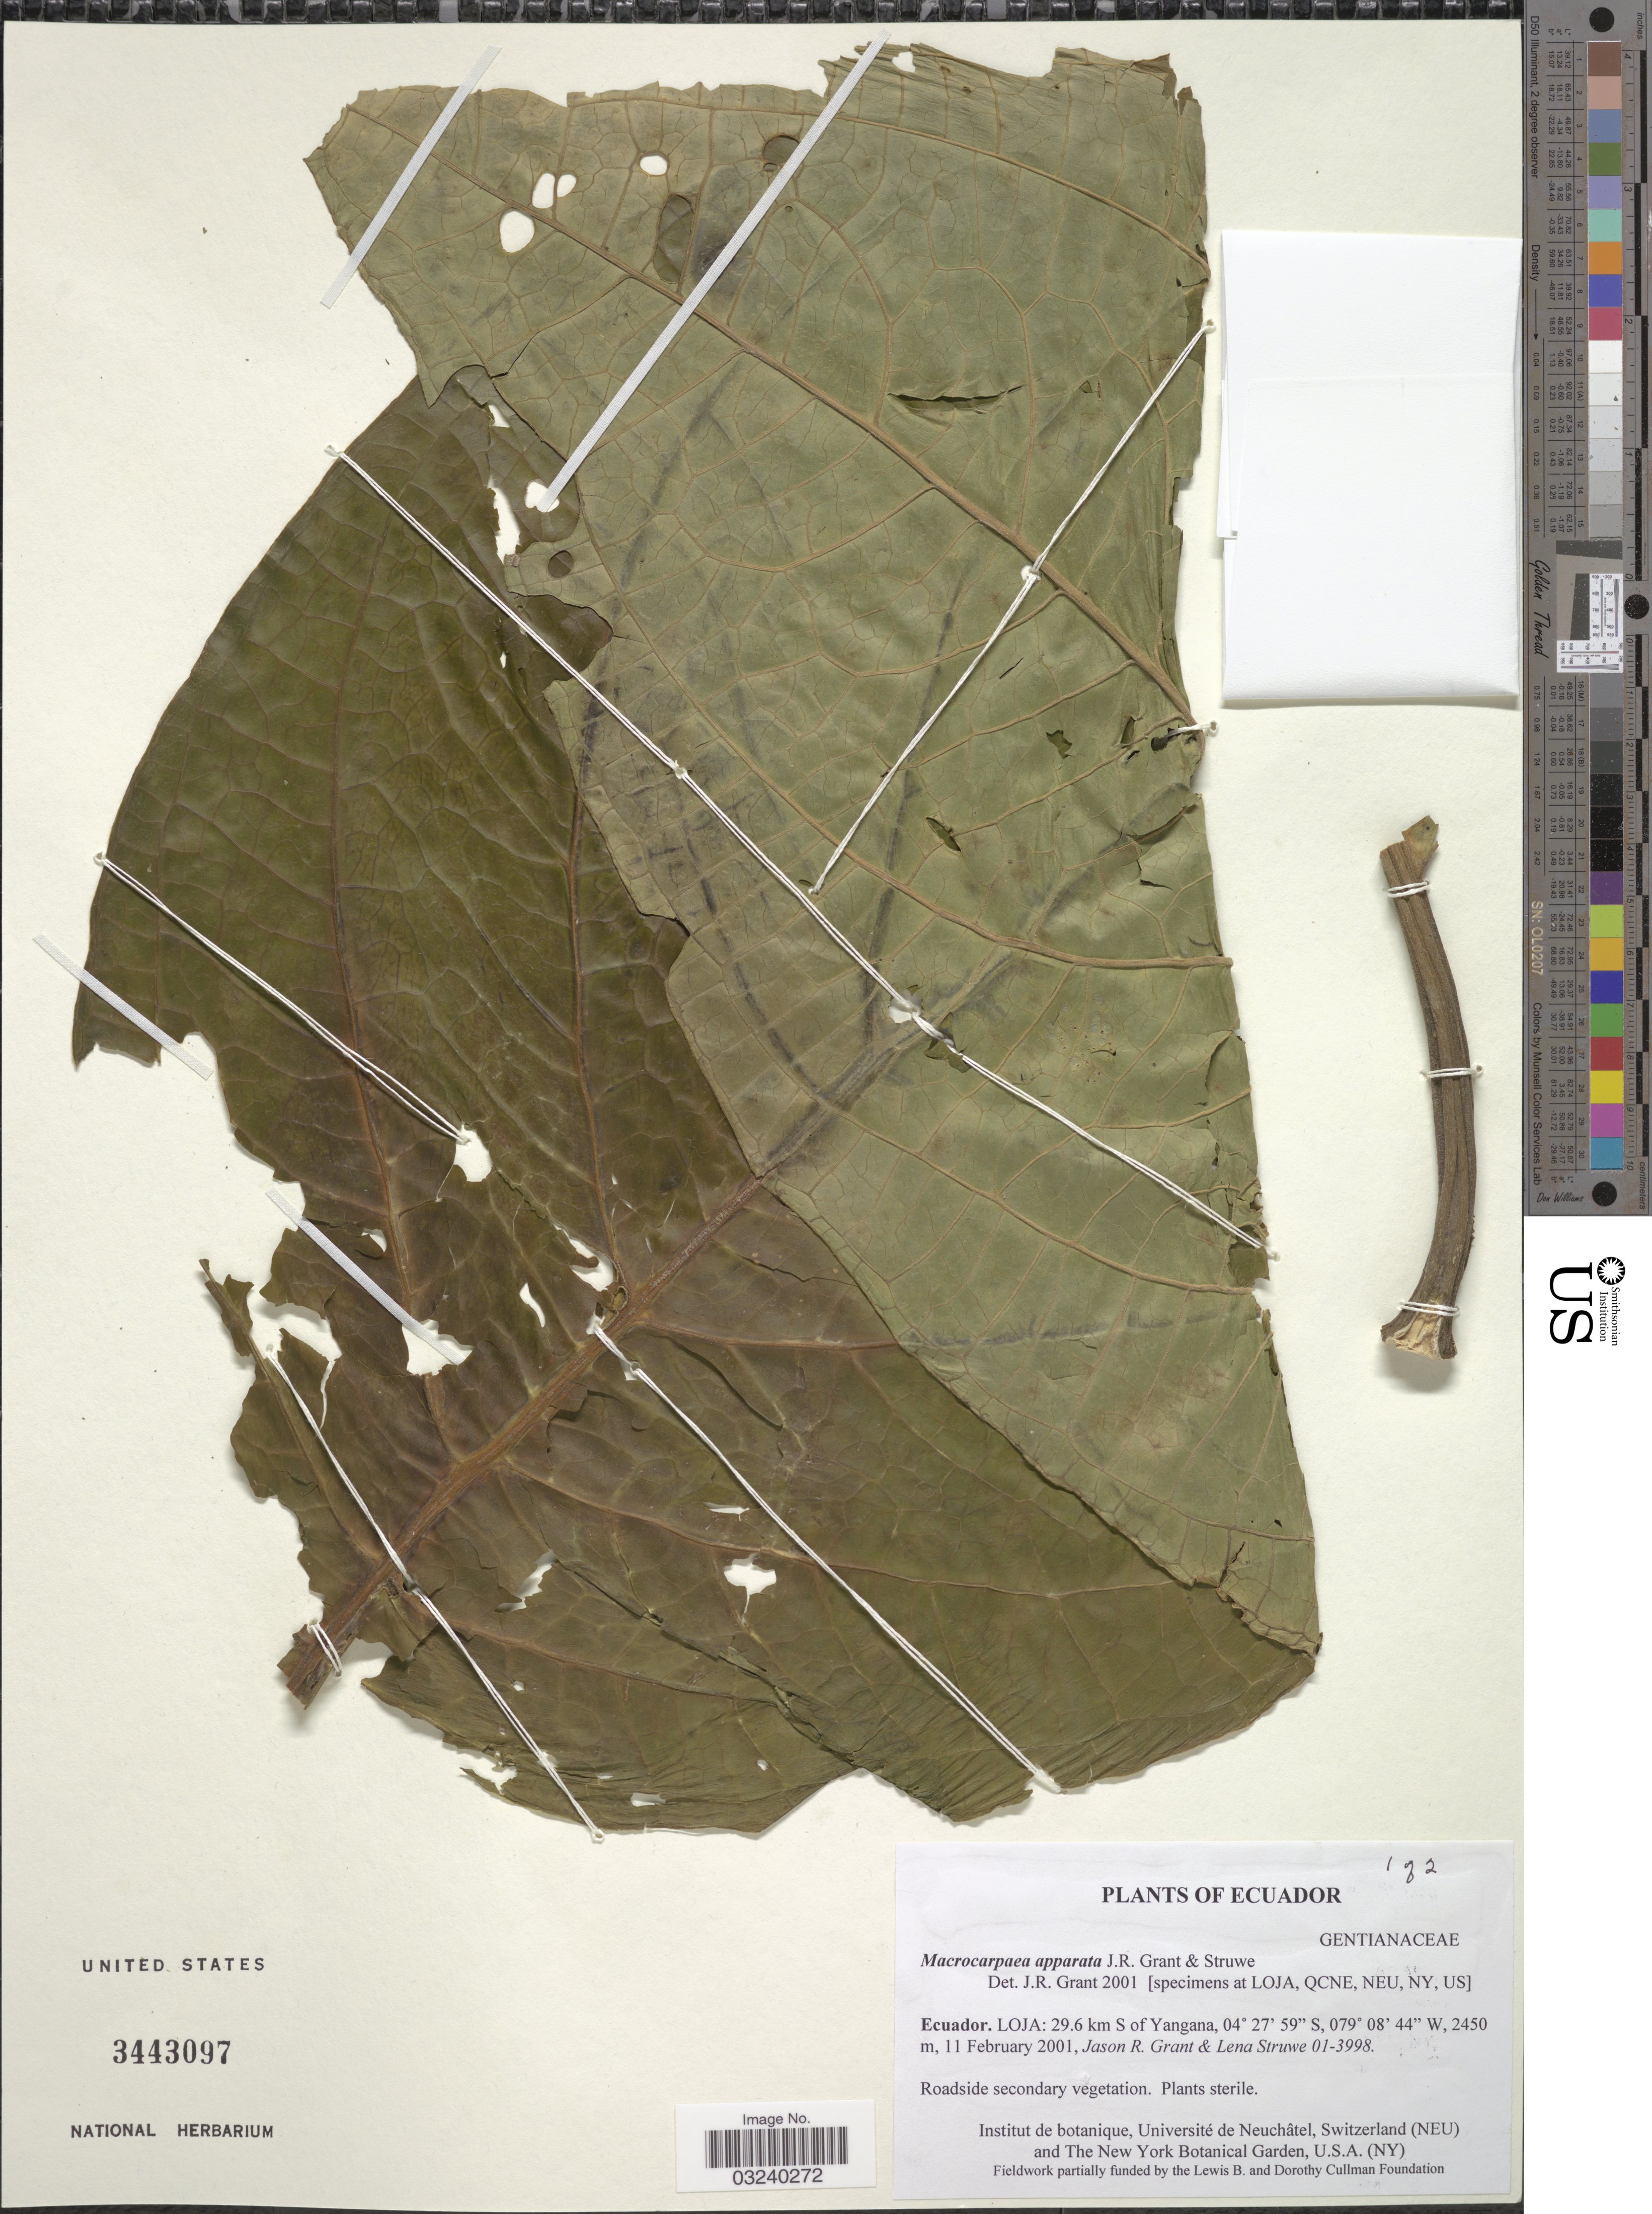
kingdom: Plantae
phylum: Tracheophyta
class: Magnoliopsida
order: Gentianales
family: Gentianaceae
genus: Macrocarpaea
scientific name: Macrocarpaea apparata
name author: J.R. Grant & Struwe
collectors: J. R. Grant & L. Struwe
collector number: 01-3998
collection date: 2001-02-11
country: Ecuador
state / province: Loja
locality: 29.6 km S of Yangana.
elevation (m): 2450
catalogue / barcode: US 3443097